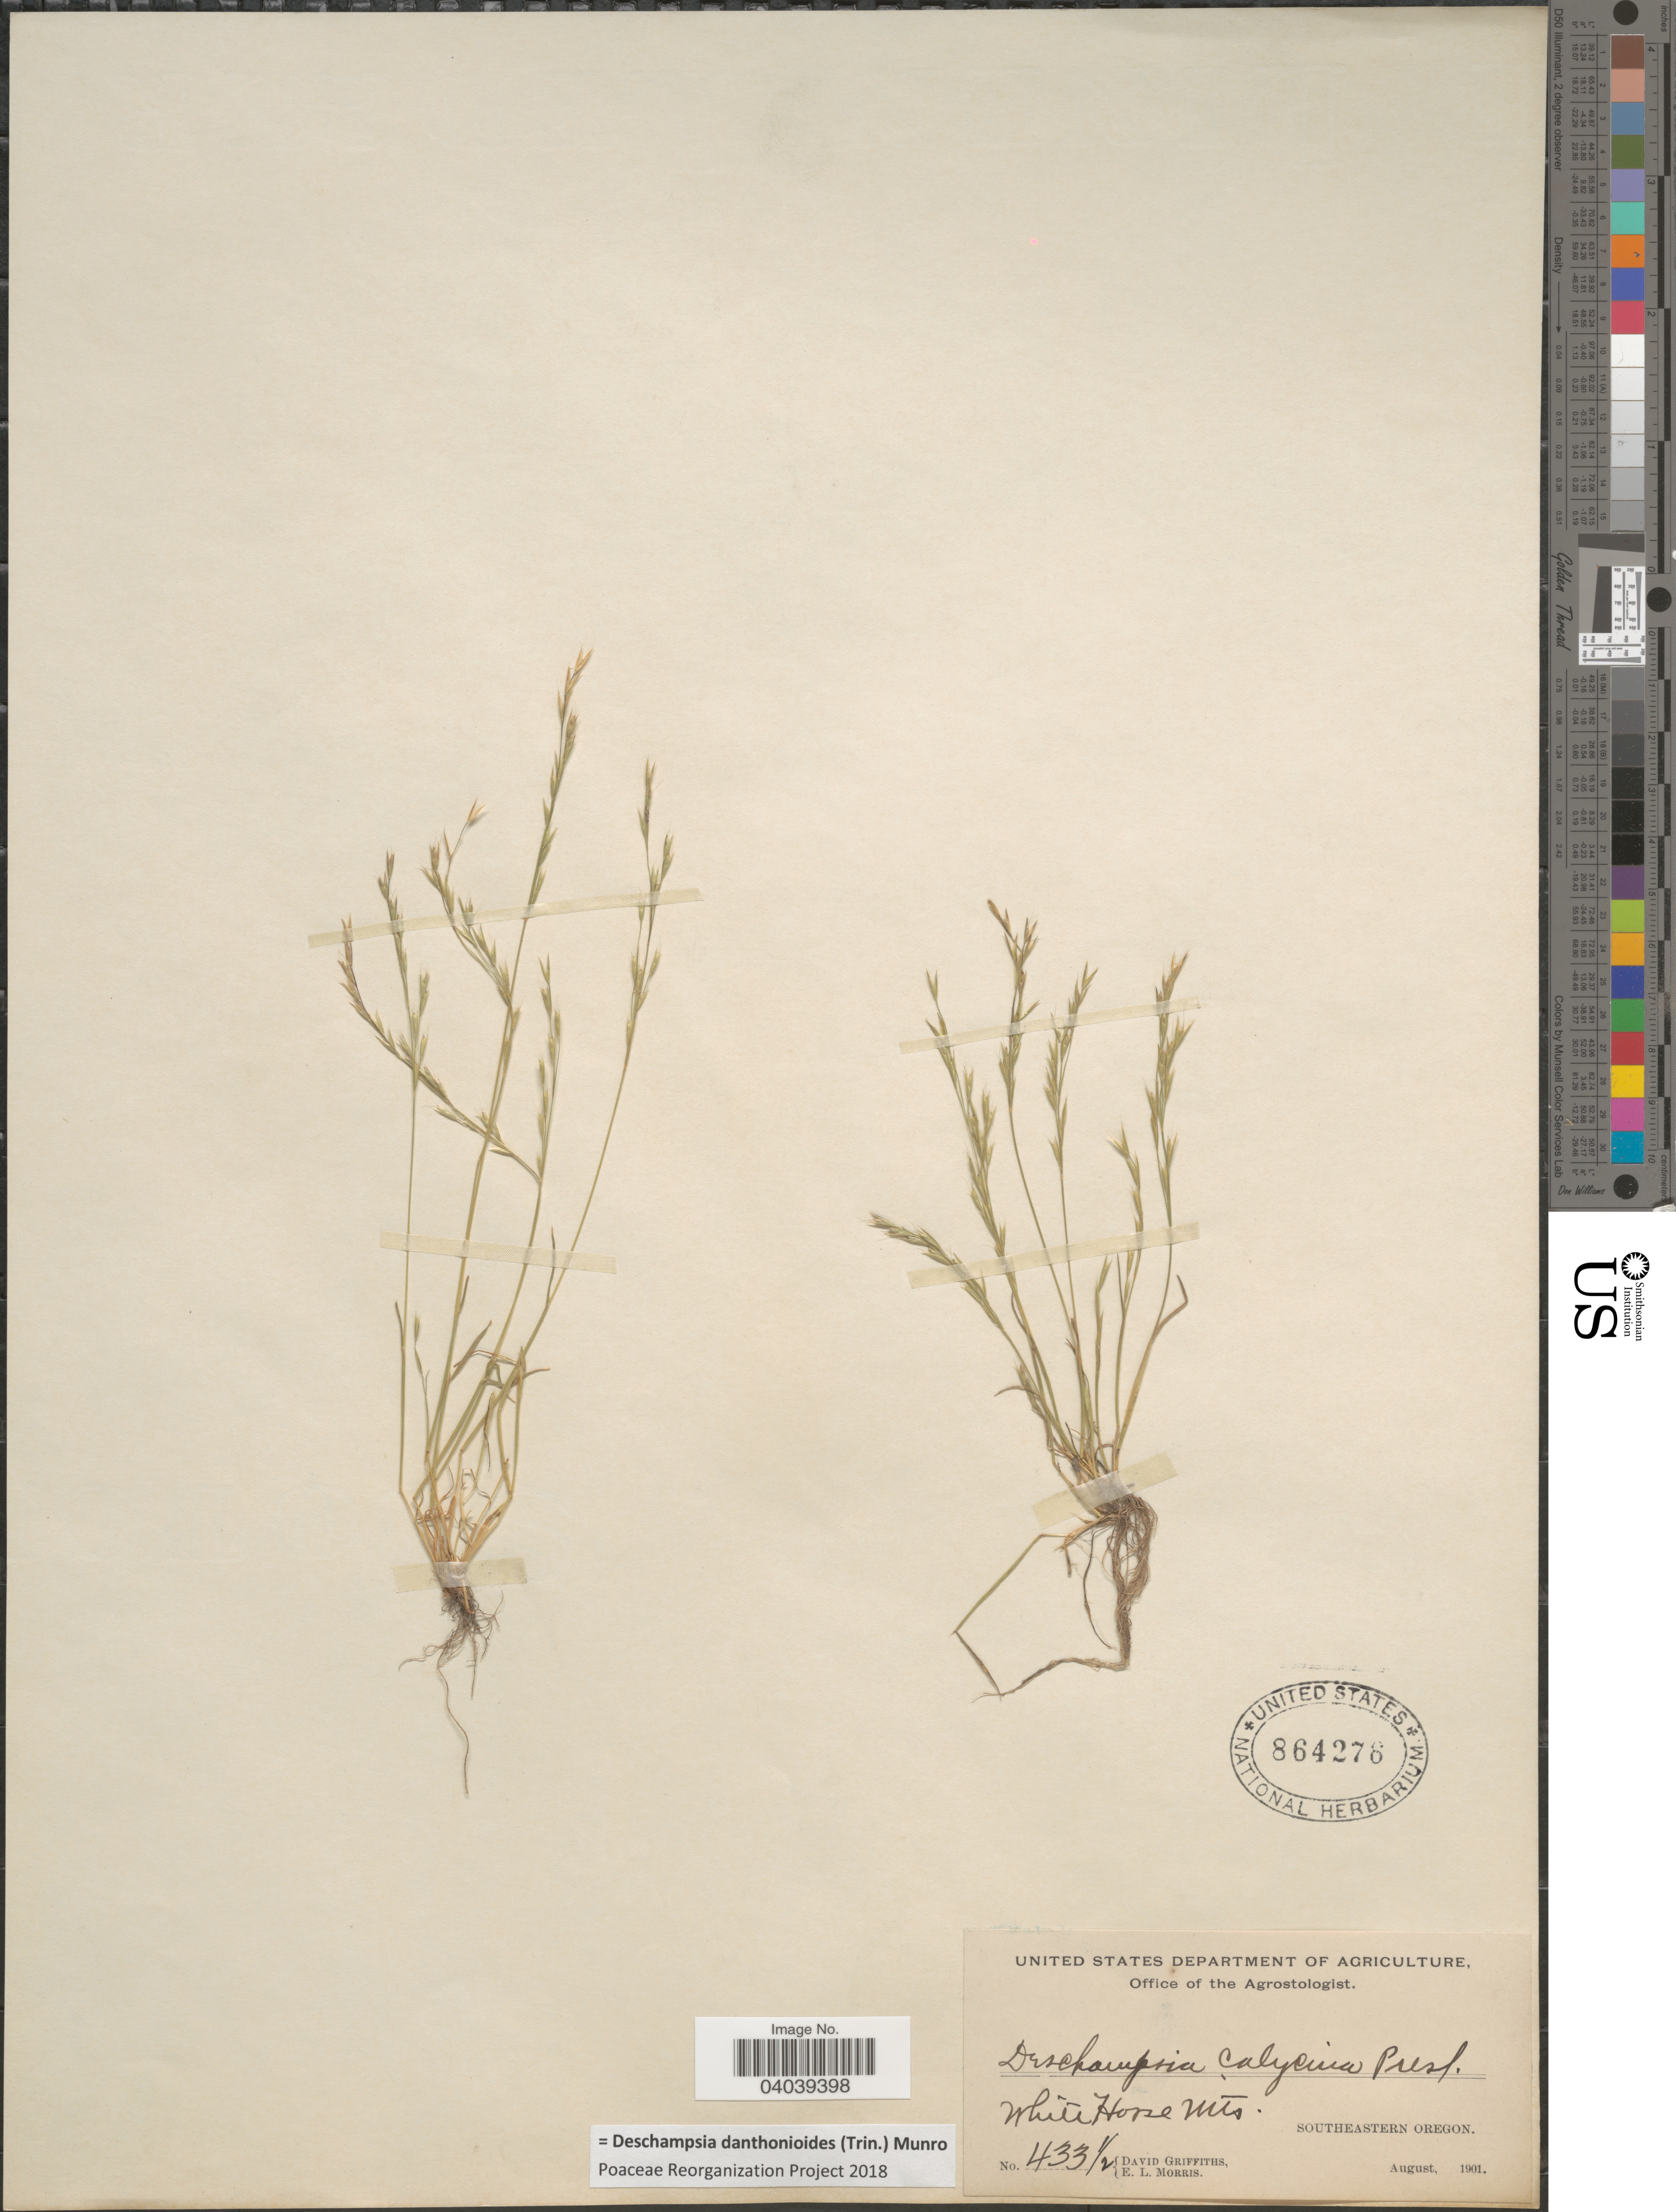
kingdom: Plantae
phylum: Tracheophyta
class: Liliopsida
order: Poales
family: Poaceae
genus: Deschampsia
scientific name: Deschampsia danthonioides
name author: (Trin.) Munro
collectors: D. Griffiths & E. Morris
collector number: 433½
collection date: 1901-08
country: United States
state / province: Oregon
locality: White Horse Mts., Southeastern Oregon.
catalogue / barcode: US 864276